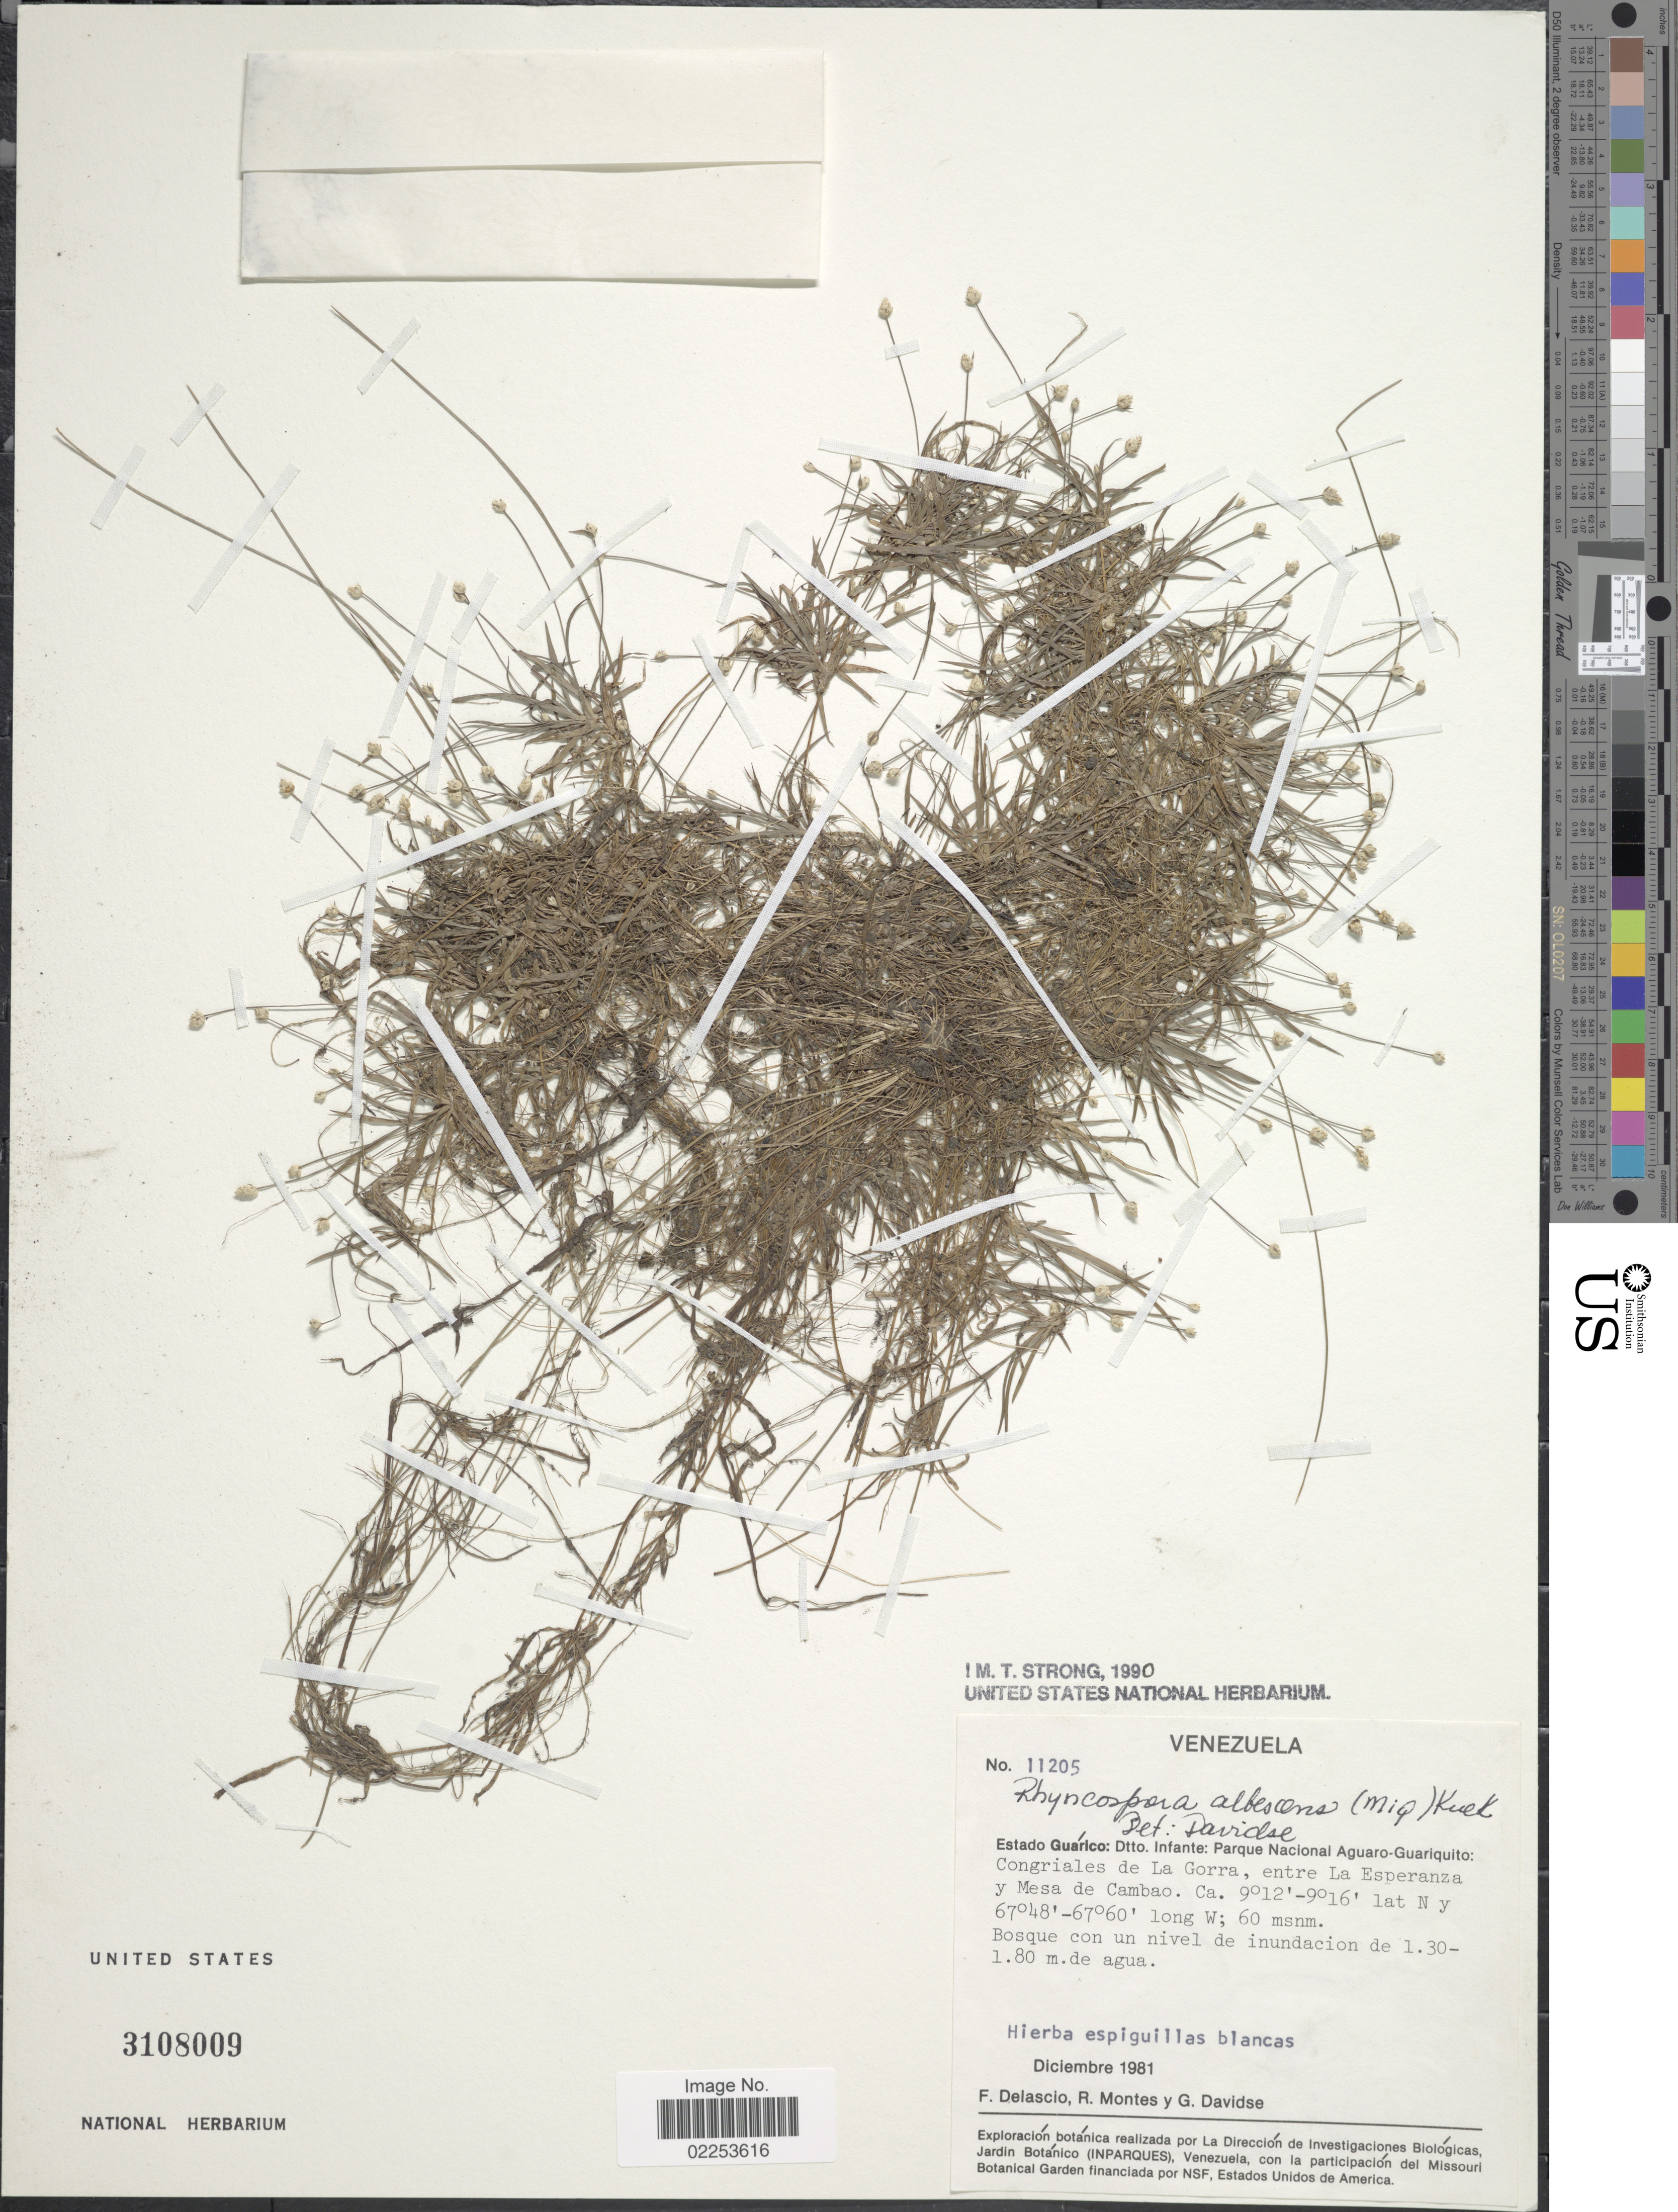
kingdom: Plantae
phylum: Tracheophyta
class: Liliopsida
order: Poales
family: Cyperaceae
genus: Rhynchospora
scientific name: Rhynchospora albescens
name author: (Miq.) Kük.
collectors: F. Delascio C., R. Montes & G. Davidse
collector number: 11205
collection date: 1981-12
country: Venezuela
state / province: Guarico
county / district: Leonardo Infante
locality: Estado Guarico: Dtto. Infante: Parque Nacional Aguaro-Guariquito Congriales de La Gorra, entre La Esperanza y Mesa de Cambao.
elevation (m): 60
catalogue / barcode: US 3108009